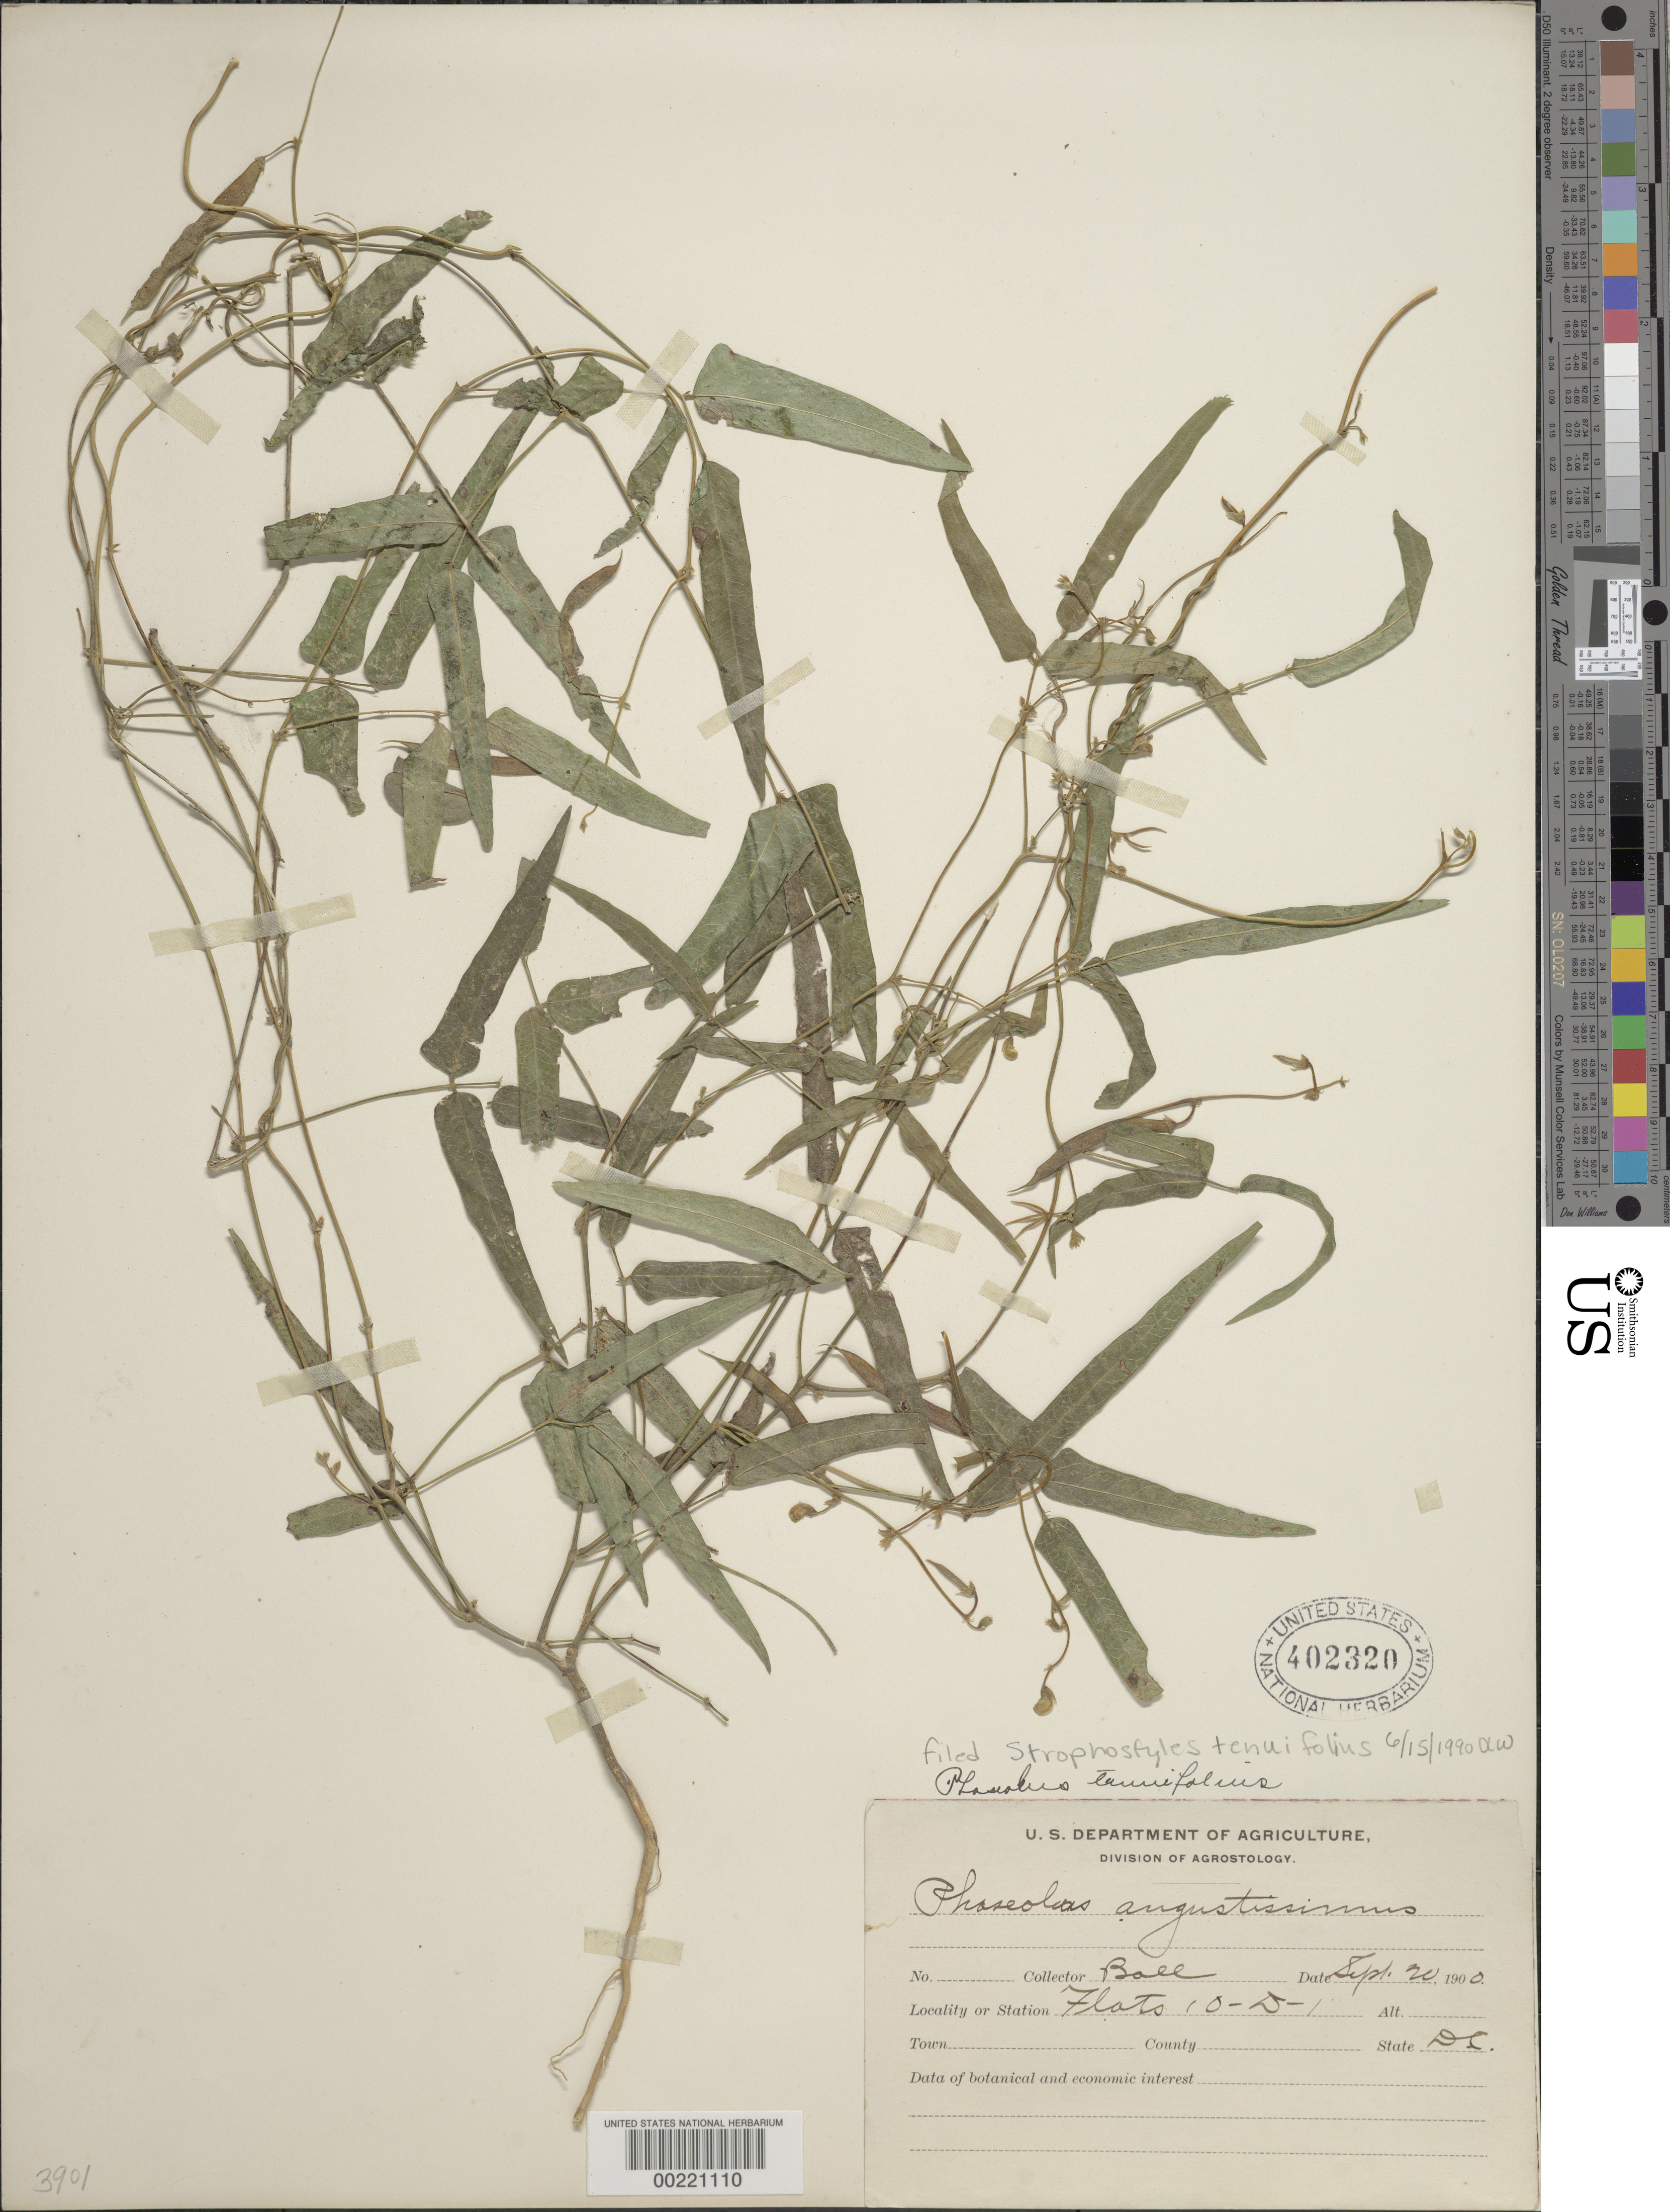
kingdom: Plantae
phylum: Tracheophyta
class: Magnoliopsida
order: Fabales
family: Fabaceae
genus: Phaseolus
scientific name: Phaseolus tenuifolius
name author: (A. Gray) Wooton & Standl.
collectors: -- Ball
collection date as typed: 20 Sep 1900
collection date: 1900-09-20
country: United States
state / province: District of Columbia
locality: Flats 10-d-1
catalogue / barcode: US 402320